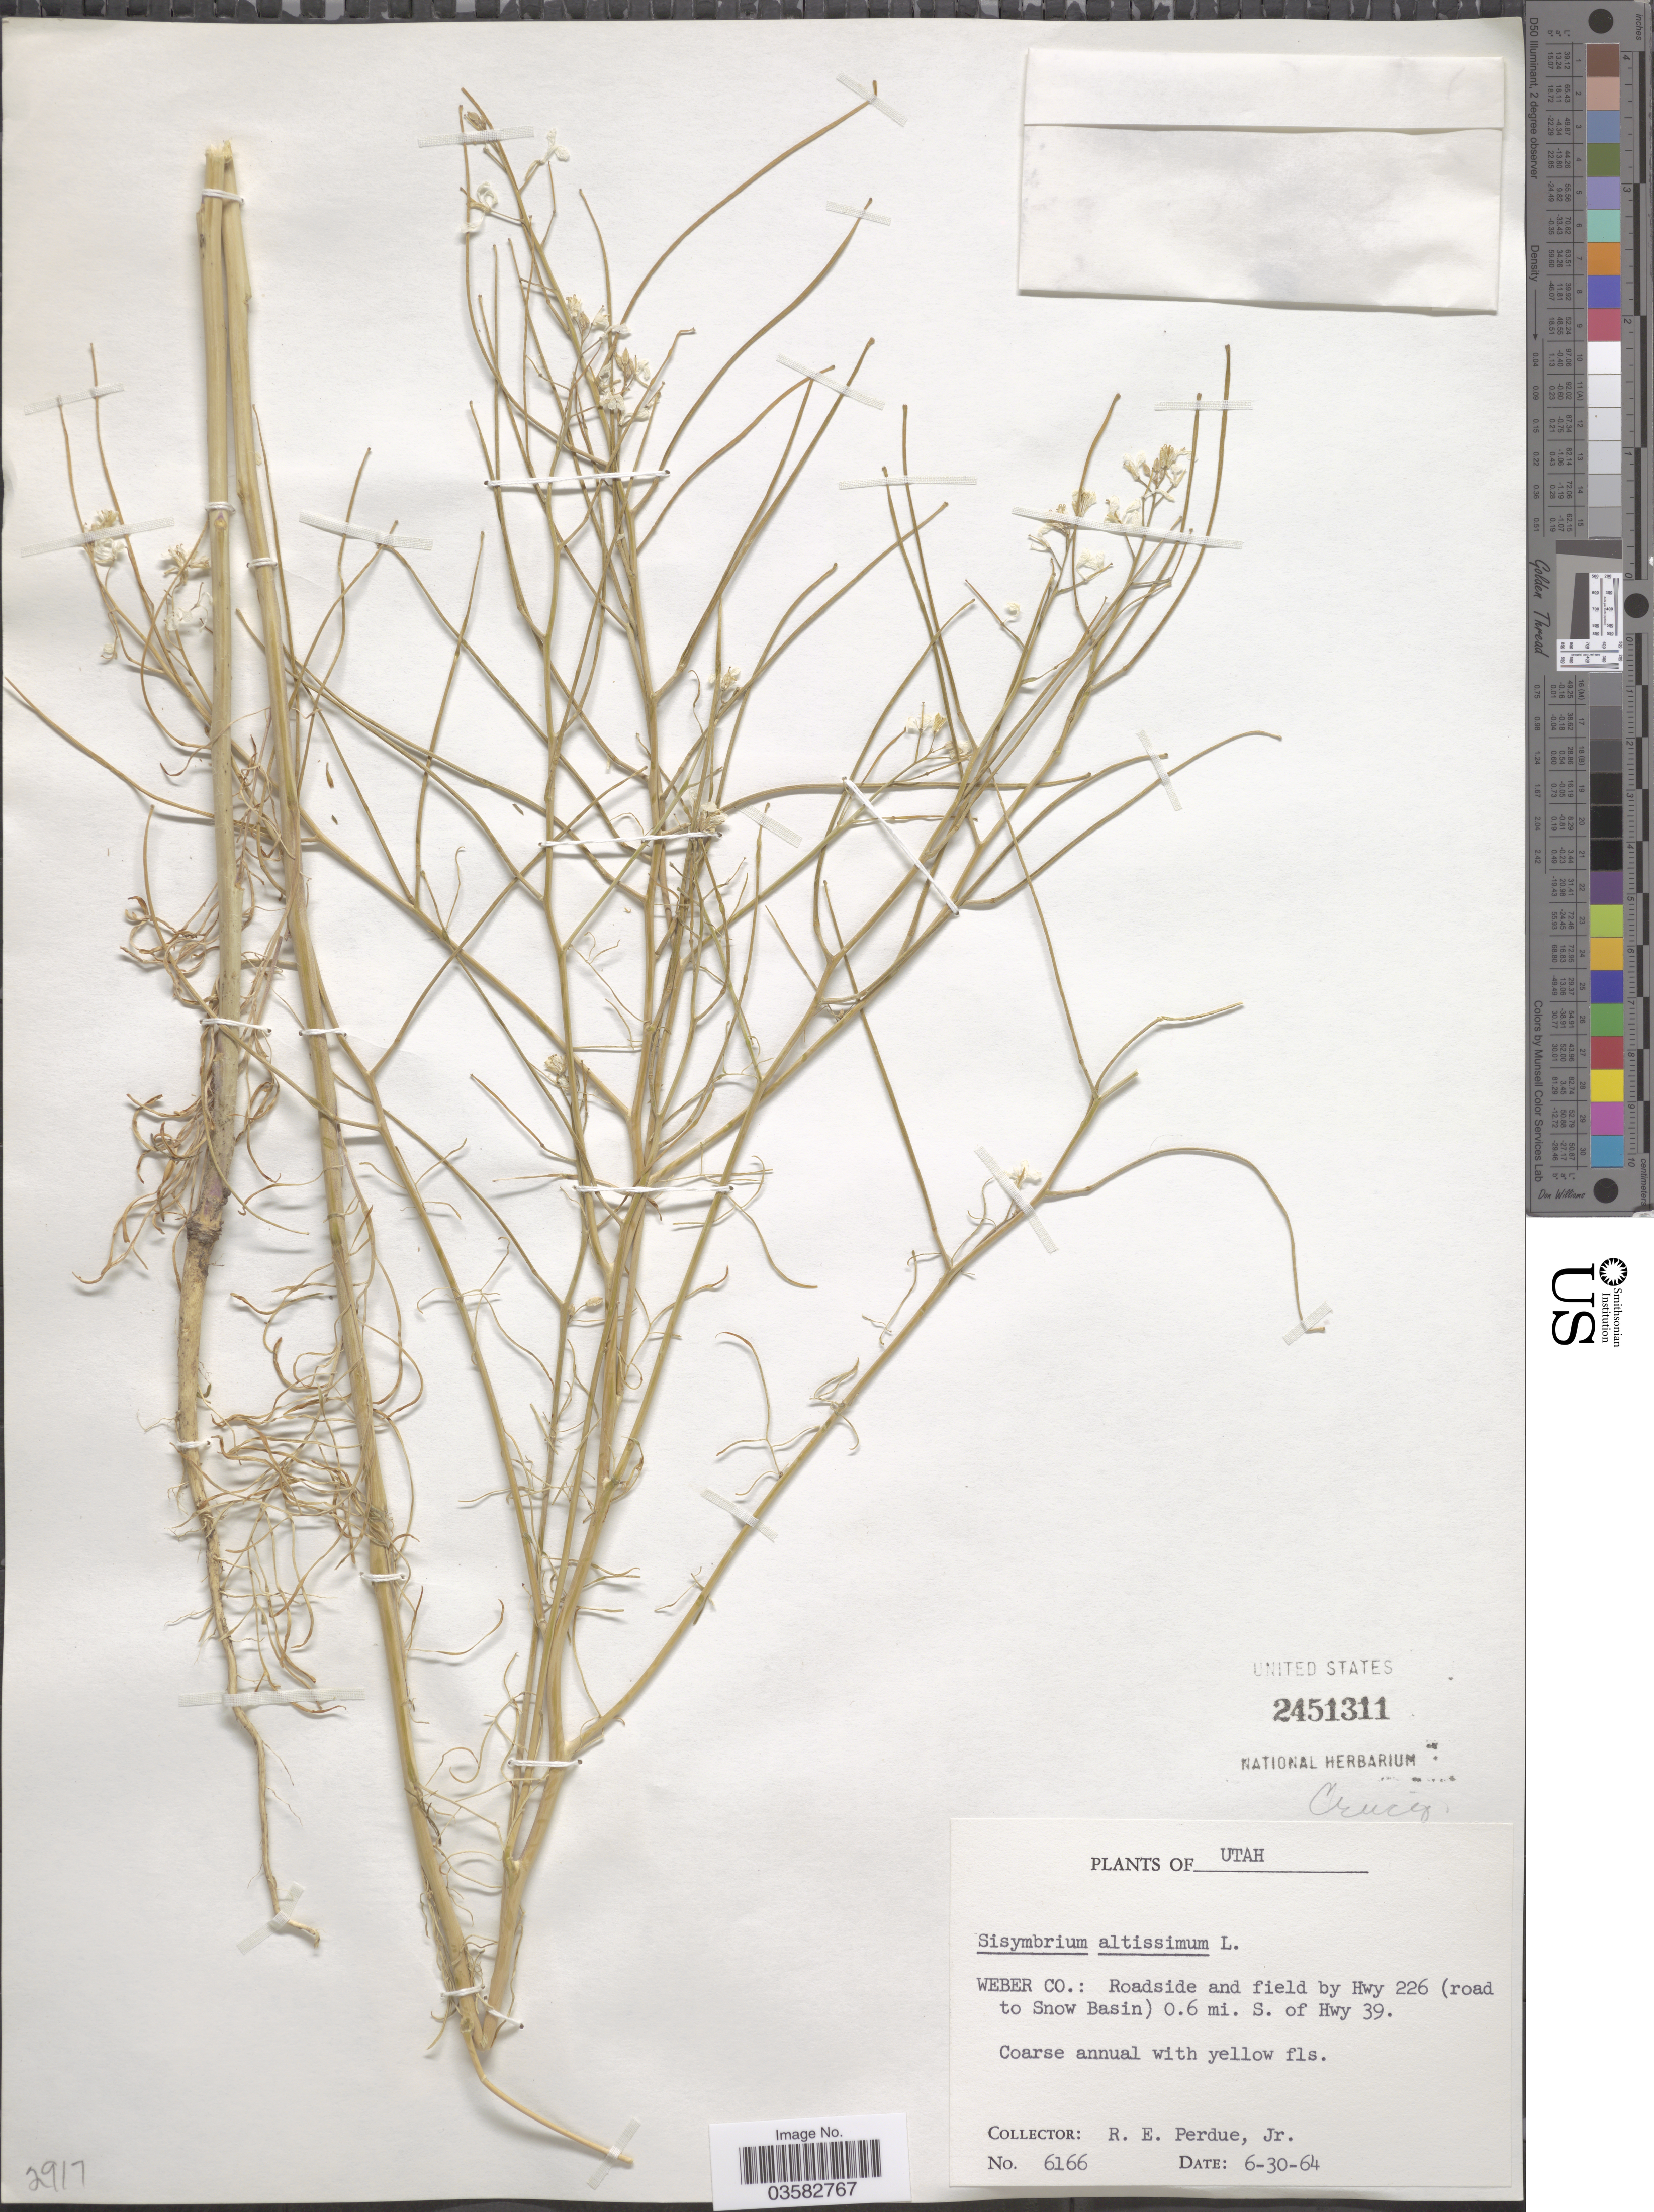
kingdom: Plantae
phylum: Tracheophyta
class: Magnoliopsida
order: Brassicales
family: Brassicaceae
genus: Sisymbrium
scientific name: Sisymbrium altissimum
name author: L.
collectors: R. E. Perdue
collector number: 6166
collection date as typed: Transcribed d/m/y: 30/6/64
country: United States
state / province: Utah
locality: Weber Co.: Roadside and field by Hwy 226 (road to Snow Basin) 0.6 mi. S. of Hwy 39.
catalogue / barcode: US 2451311